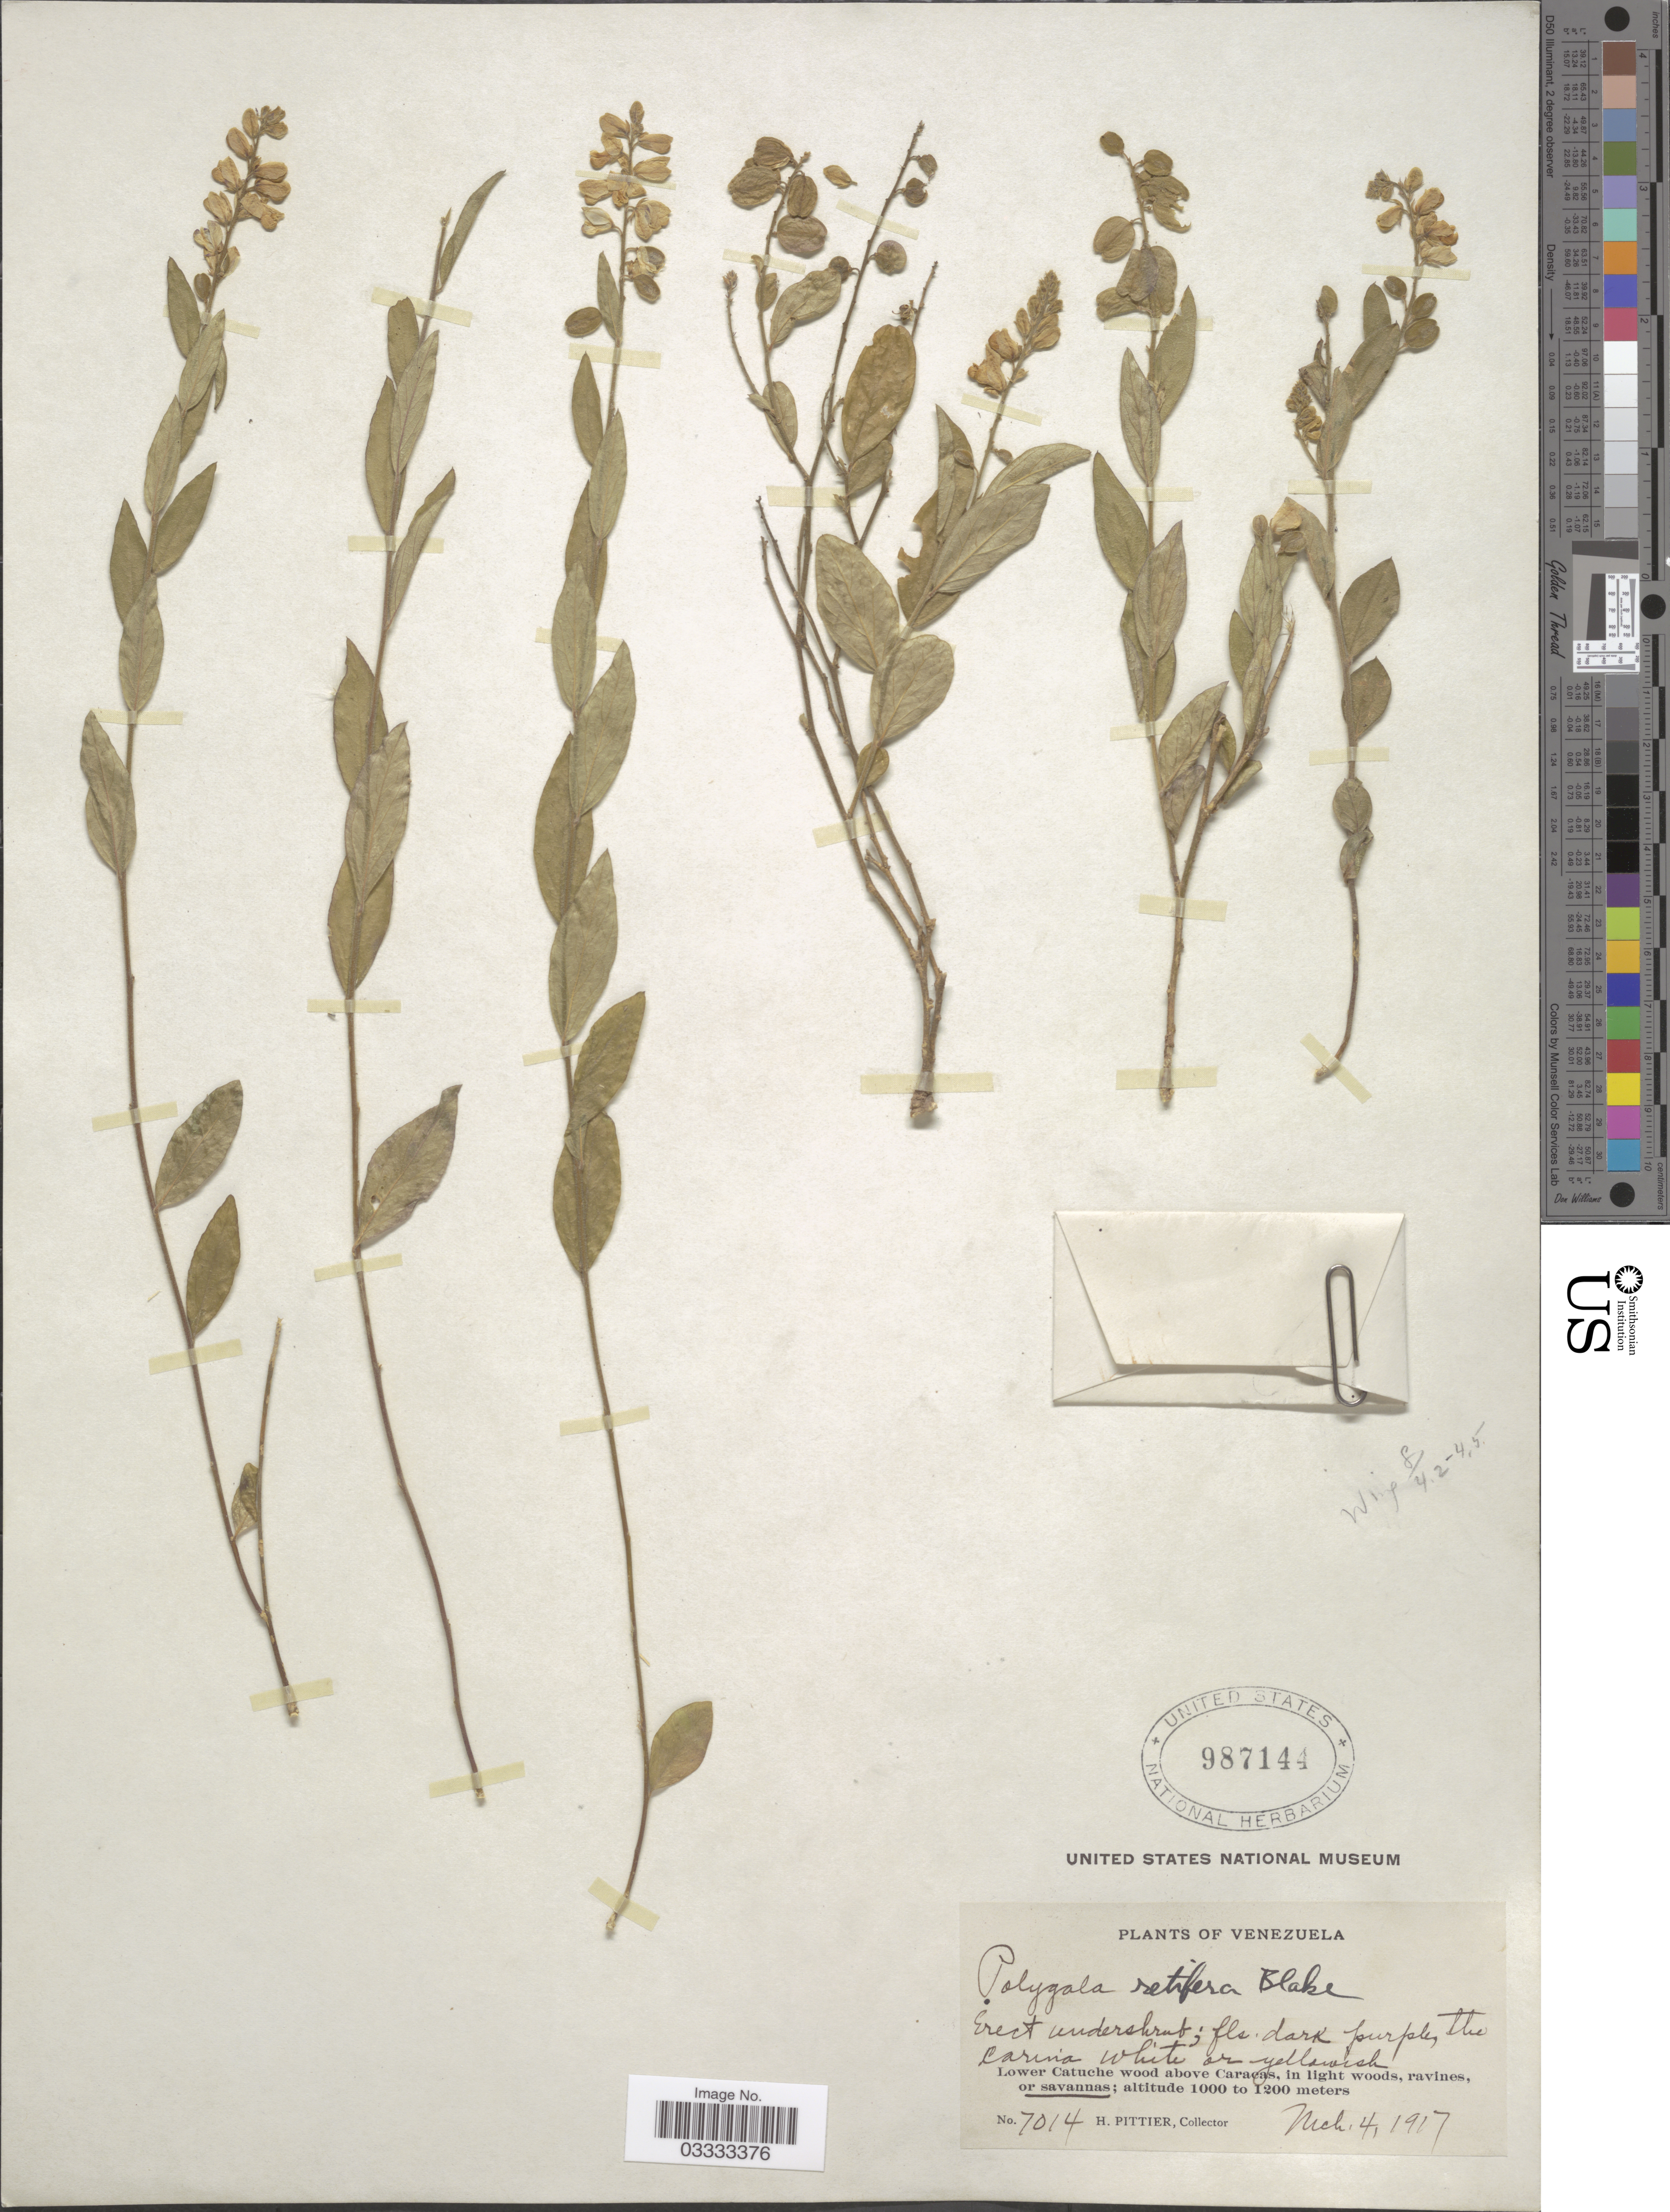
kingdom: Plantae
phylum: Tracheophyta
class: Magnoliopsida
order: Fabales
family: Polygalaceae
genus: Hebecarpa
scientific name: Hebecarpa caracasana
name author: (Kunth) J.R. Abbott & J.F.B. Pastore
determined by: Strong, Mark T., (BOT), Smithsonian Institution - National Museum of Natural History (UNITED STATES)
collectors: H. F. Pittier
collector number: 7014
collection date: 1917-03-04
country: Venezuela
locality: Lower Catuche wood above Caracas.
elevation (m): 1000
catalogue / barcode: US 987144